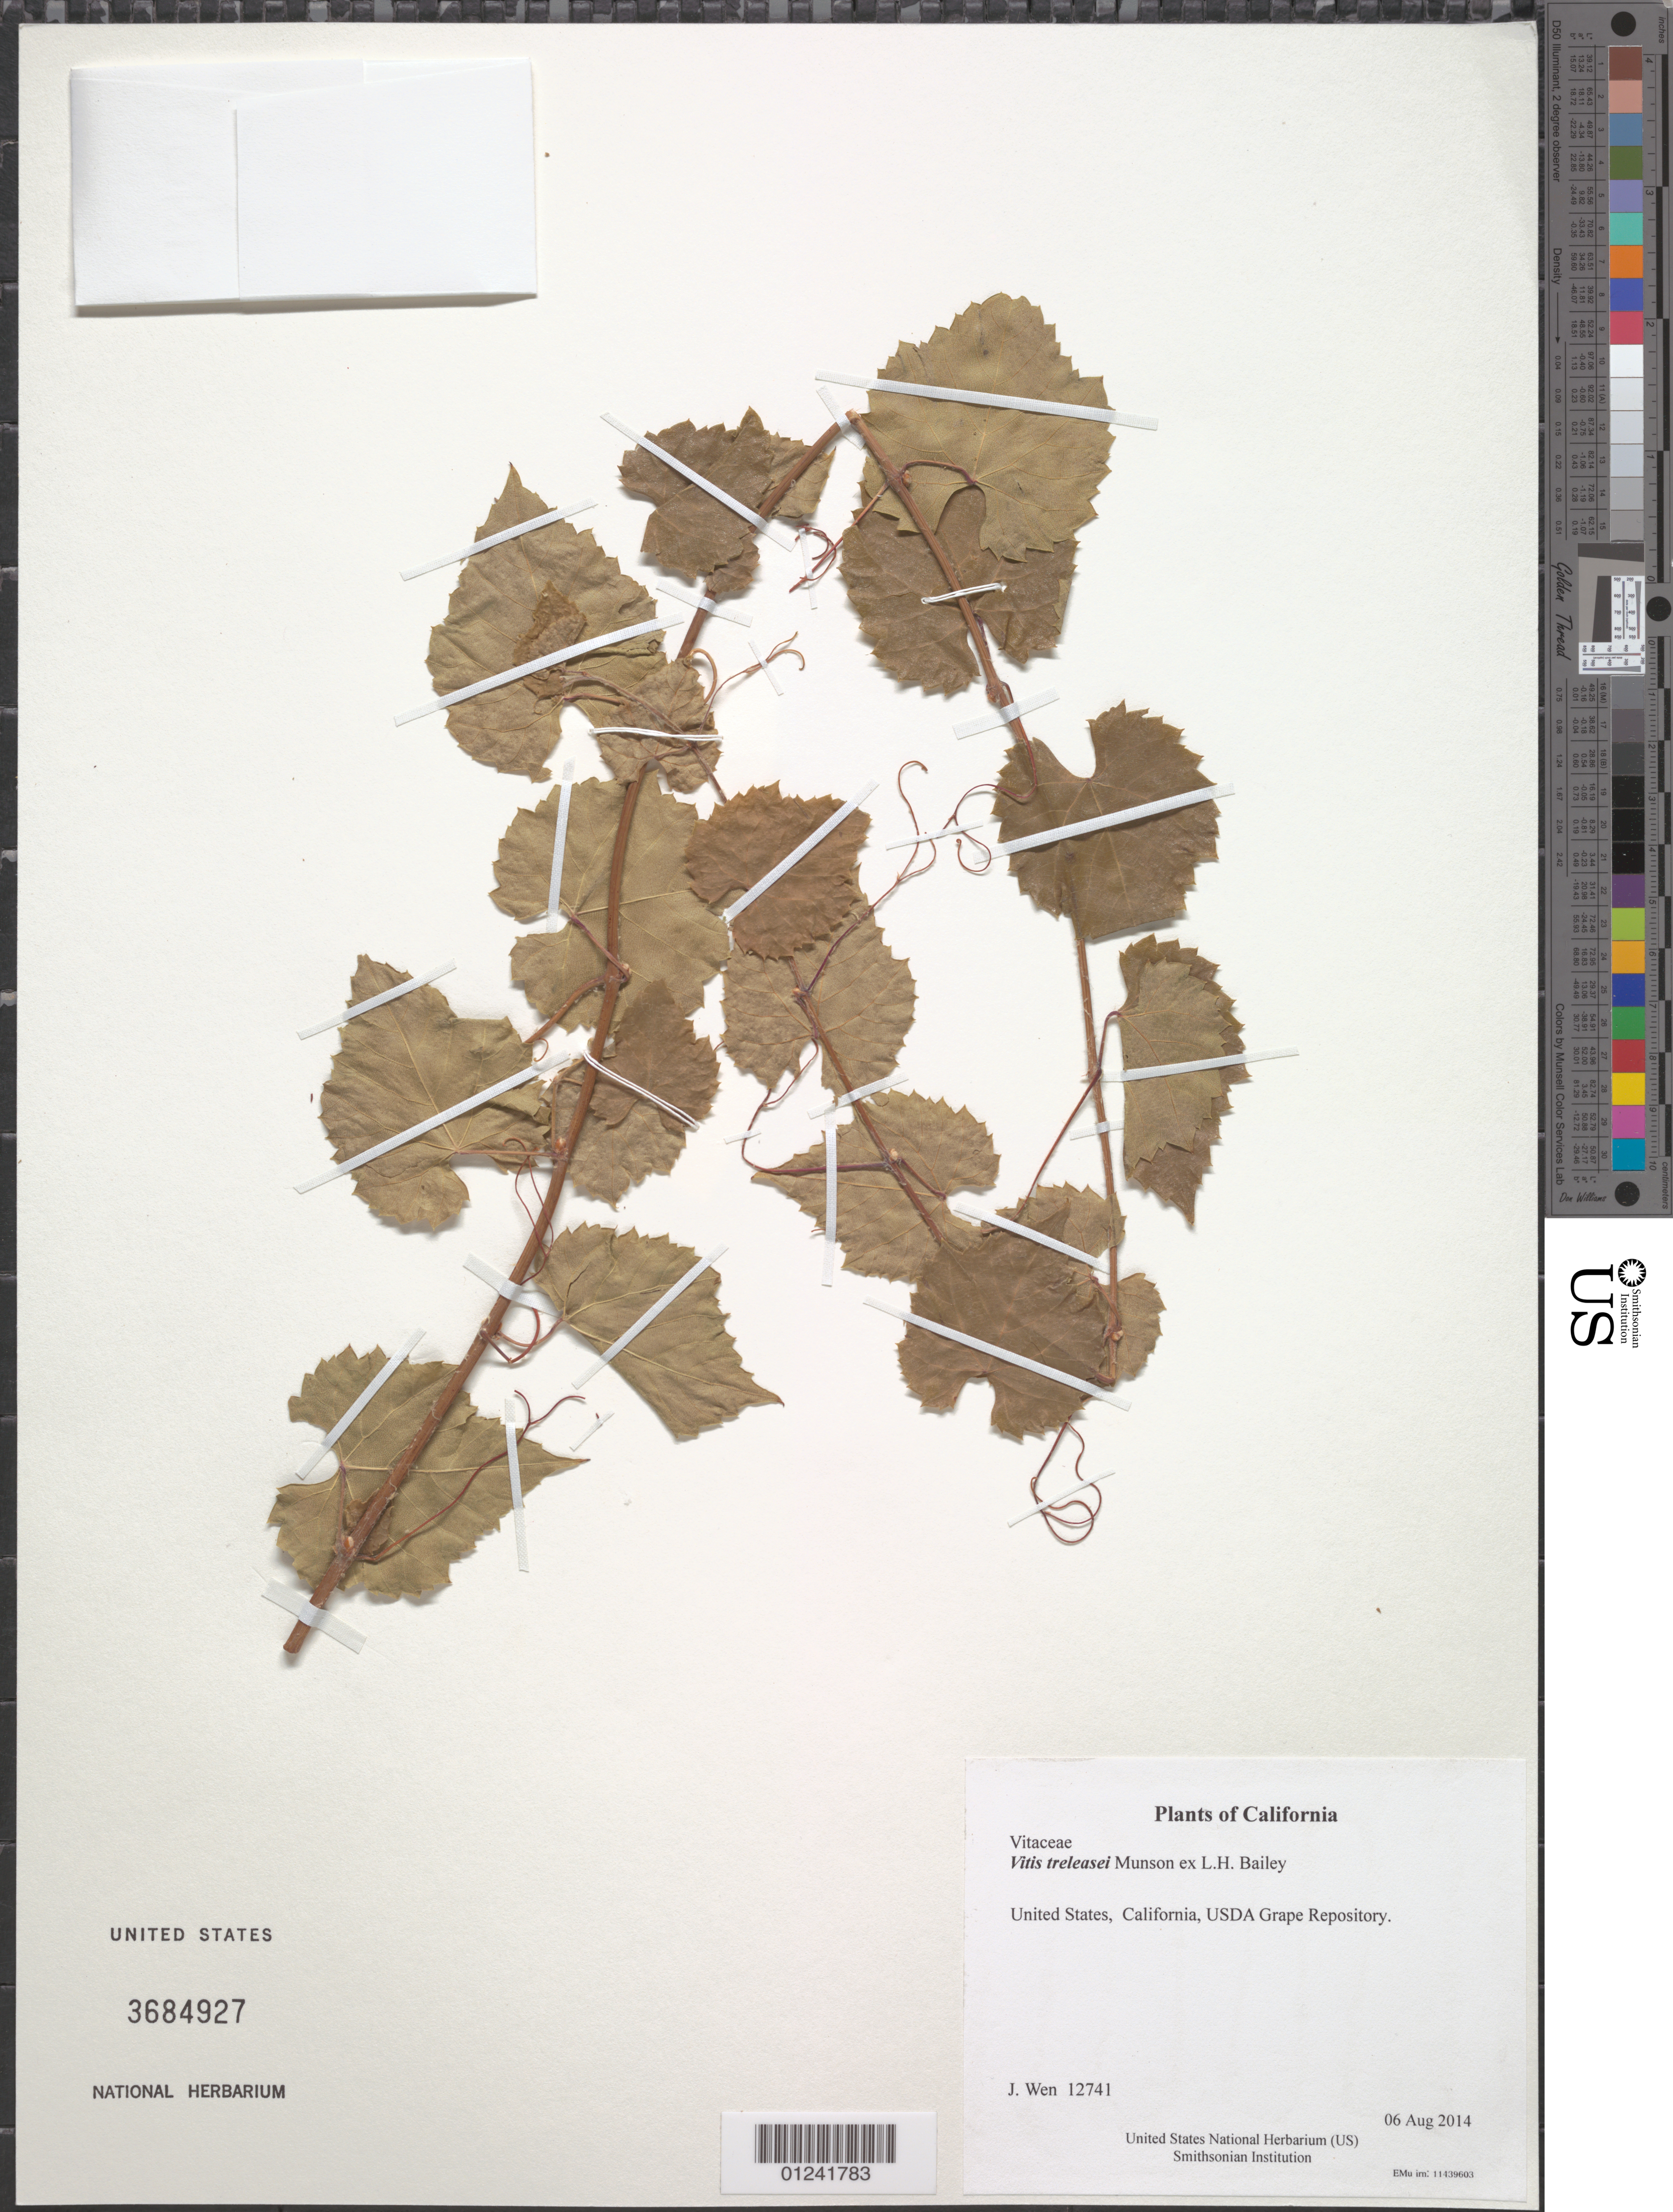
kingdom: Plantae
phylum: Tracheophyta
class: Magnoliopsida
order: Vitales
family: Vitaceae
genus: Vitis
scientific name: Vitis treleasei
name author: Munson ex L.H. Bailey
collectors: J. Wen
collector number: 12741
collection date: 2014-08-06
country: United States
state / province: California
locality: USDA Grape Repository.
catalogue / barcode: US 3684927